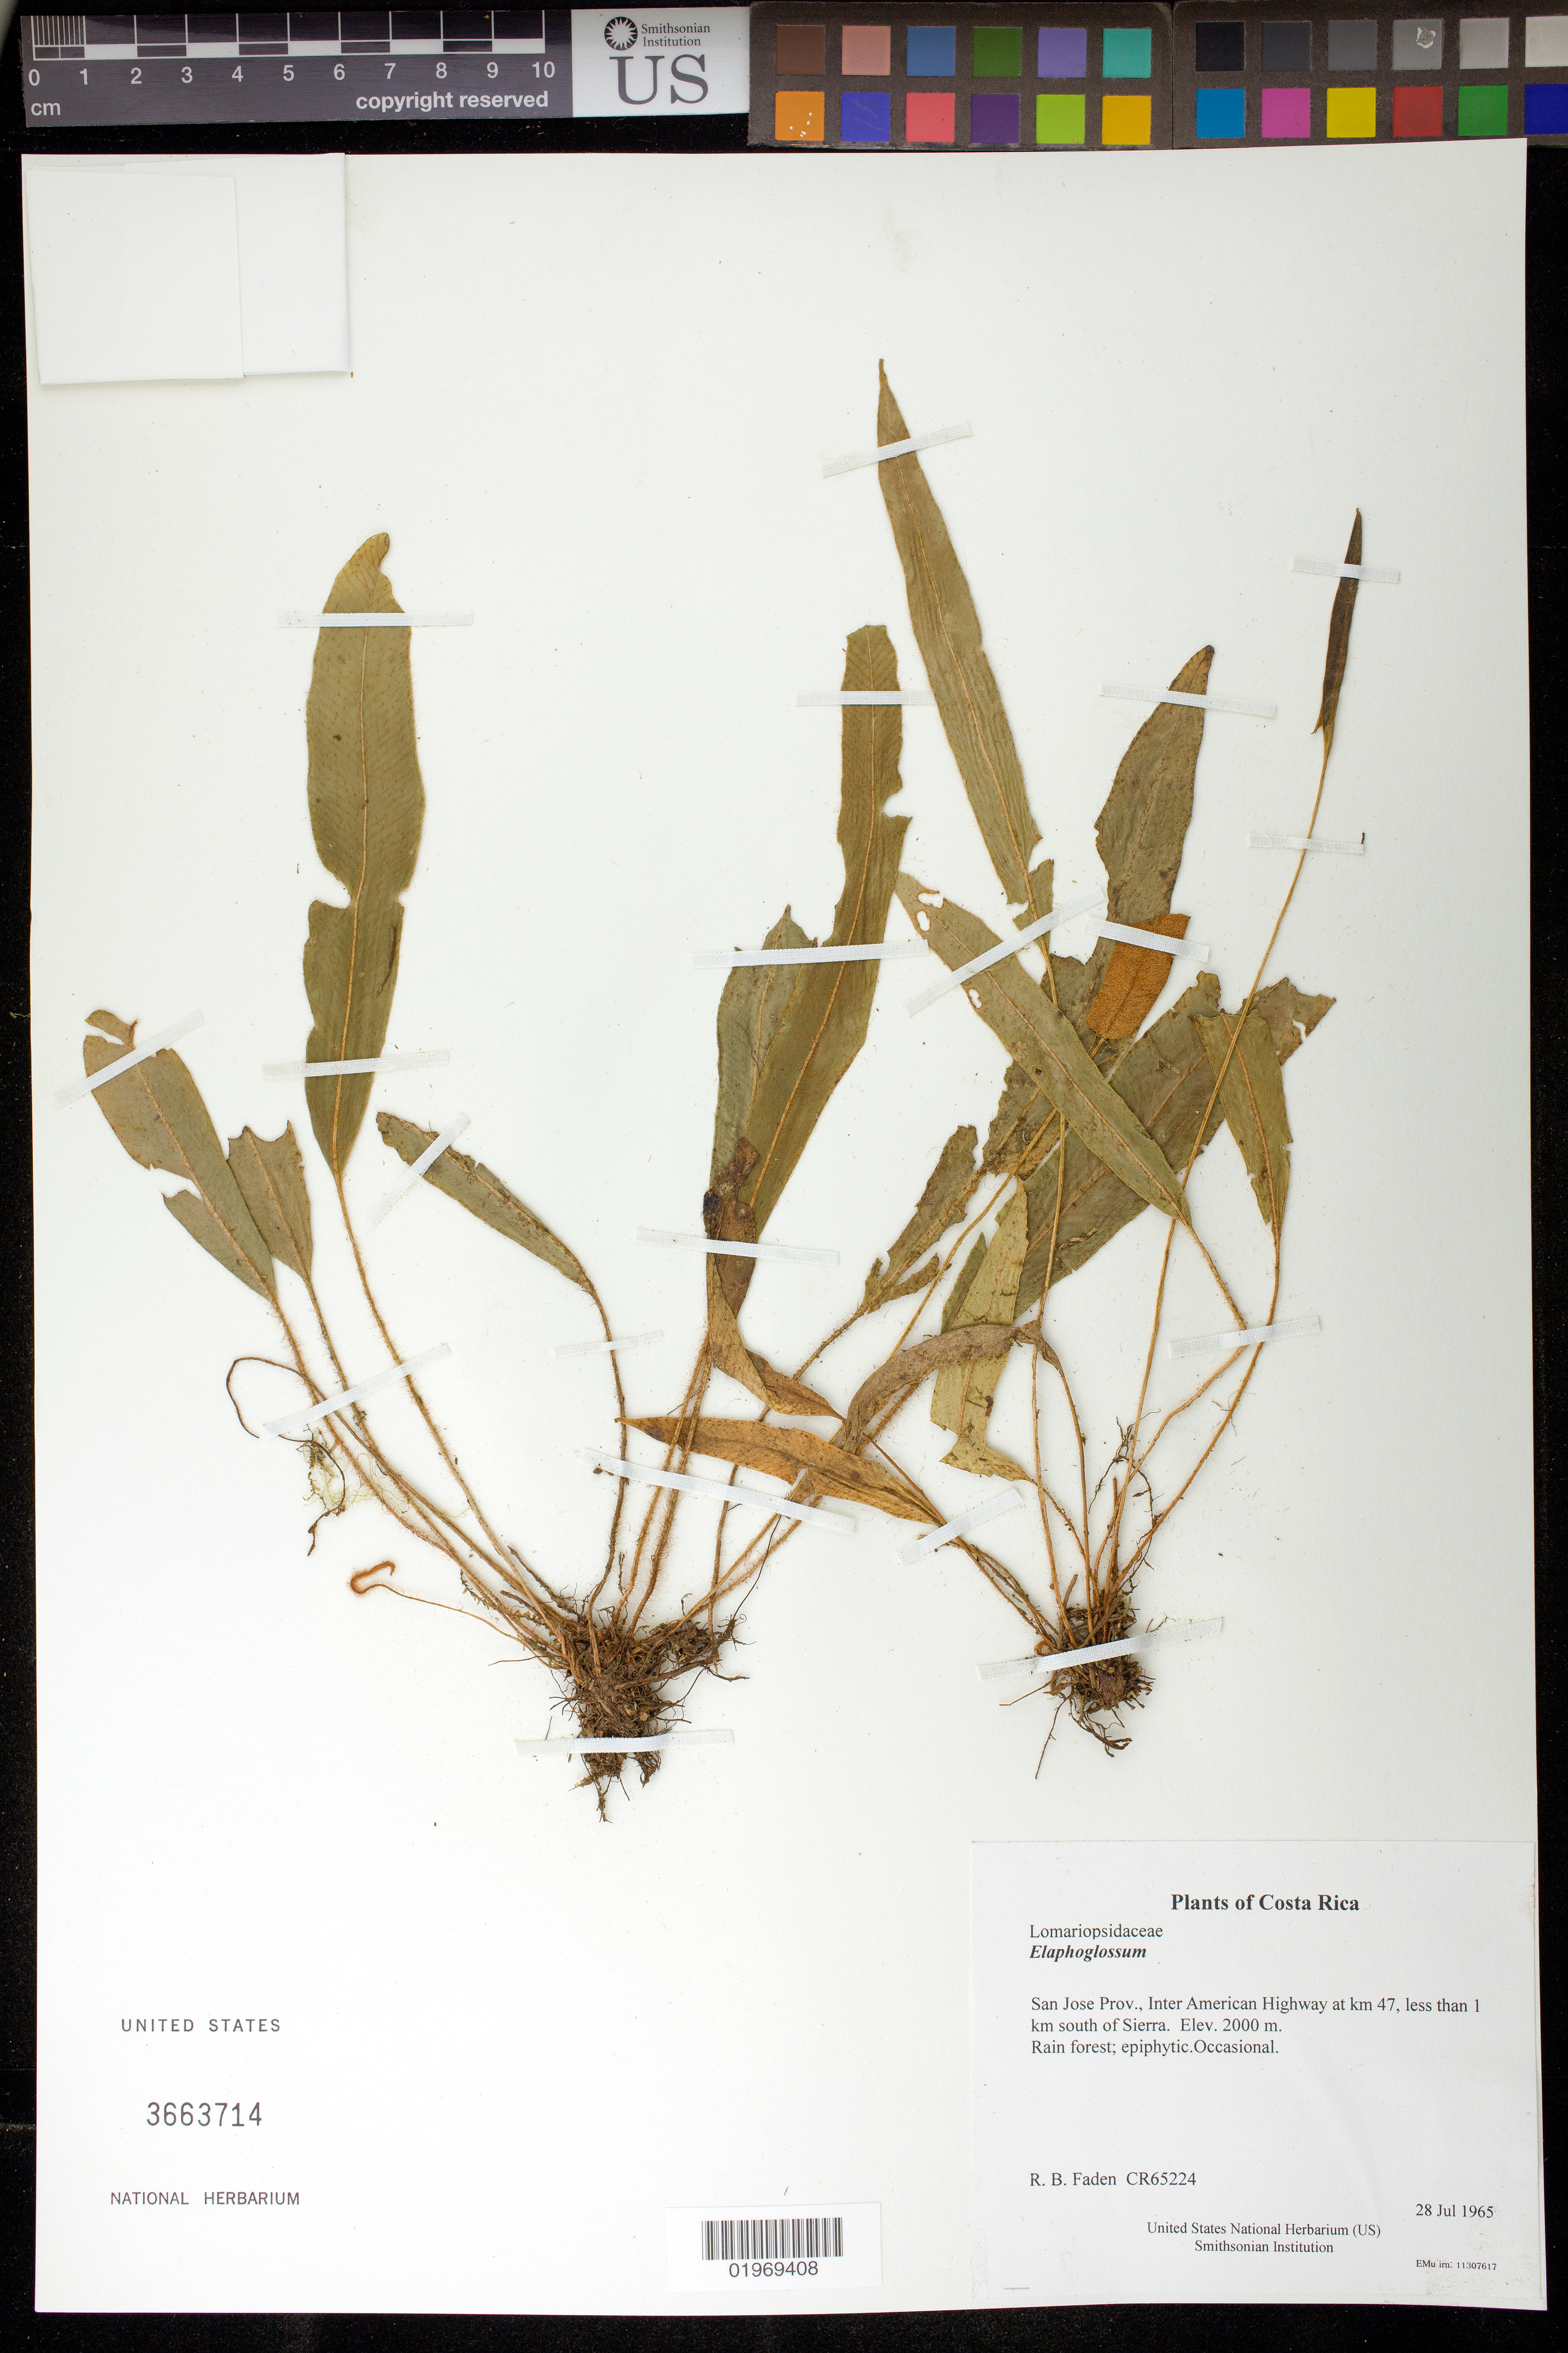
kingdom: Plantae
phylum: Tracheophyta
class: Polypodiopsida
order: Polypodiales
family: Dryopteridaceae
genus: Elaphoglossum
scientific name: Elaphoglossum pilosius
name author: Mickel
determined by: Martinez-Becerril, Ana G.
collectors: R. B. Faden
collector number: CR65224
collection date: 1965-07-28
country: Costa Rica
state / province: San Jose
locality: Inter American Highway at km 47, less than 1 km south of Sierra.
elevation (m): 2000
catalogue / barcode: US 3663714